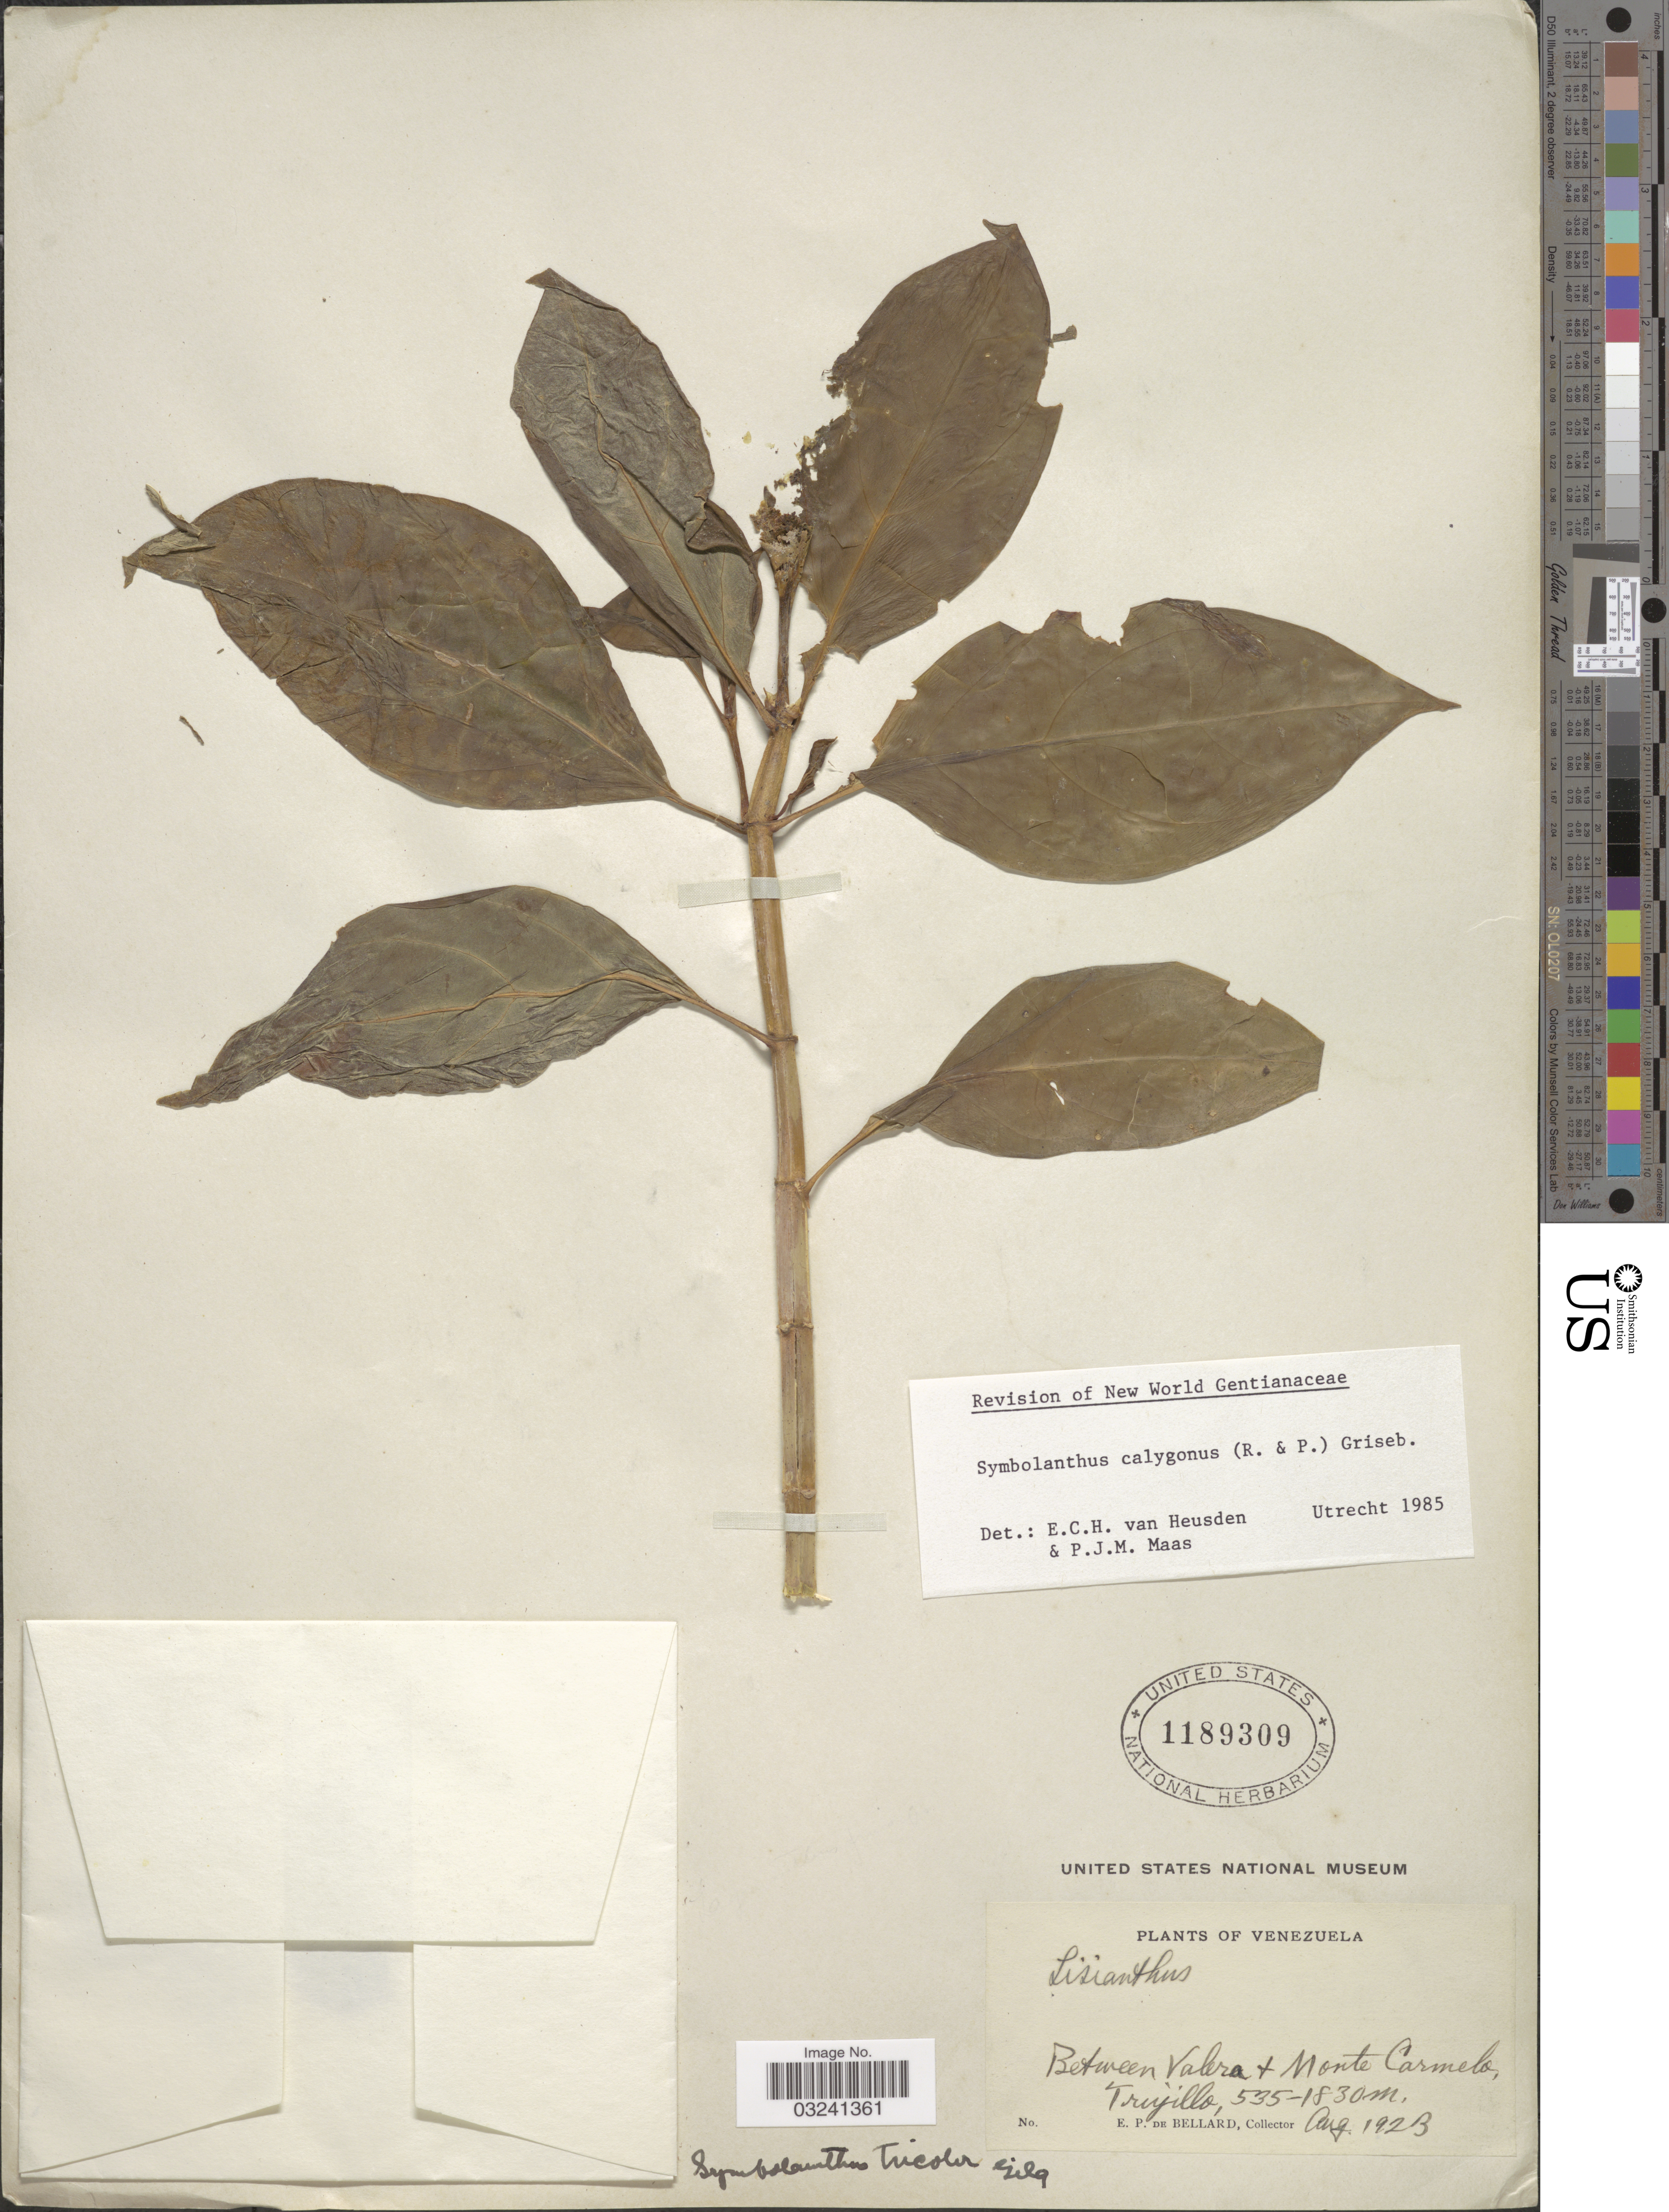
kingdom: Plantae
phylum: Tracheophyta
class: Magnoliopsida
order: Gentianales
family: Gentianaceae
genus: Symbolanthus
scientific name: Symbolanthus calygonus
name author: (Ruiz & Pav.) Griseb. ex Gilg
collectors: E. de Bellard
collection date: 1923-08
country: Venezuela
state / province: Trujillo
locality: Between Valerz + Monte Carmelo.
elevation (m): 535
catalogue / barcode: US 1189309